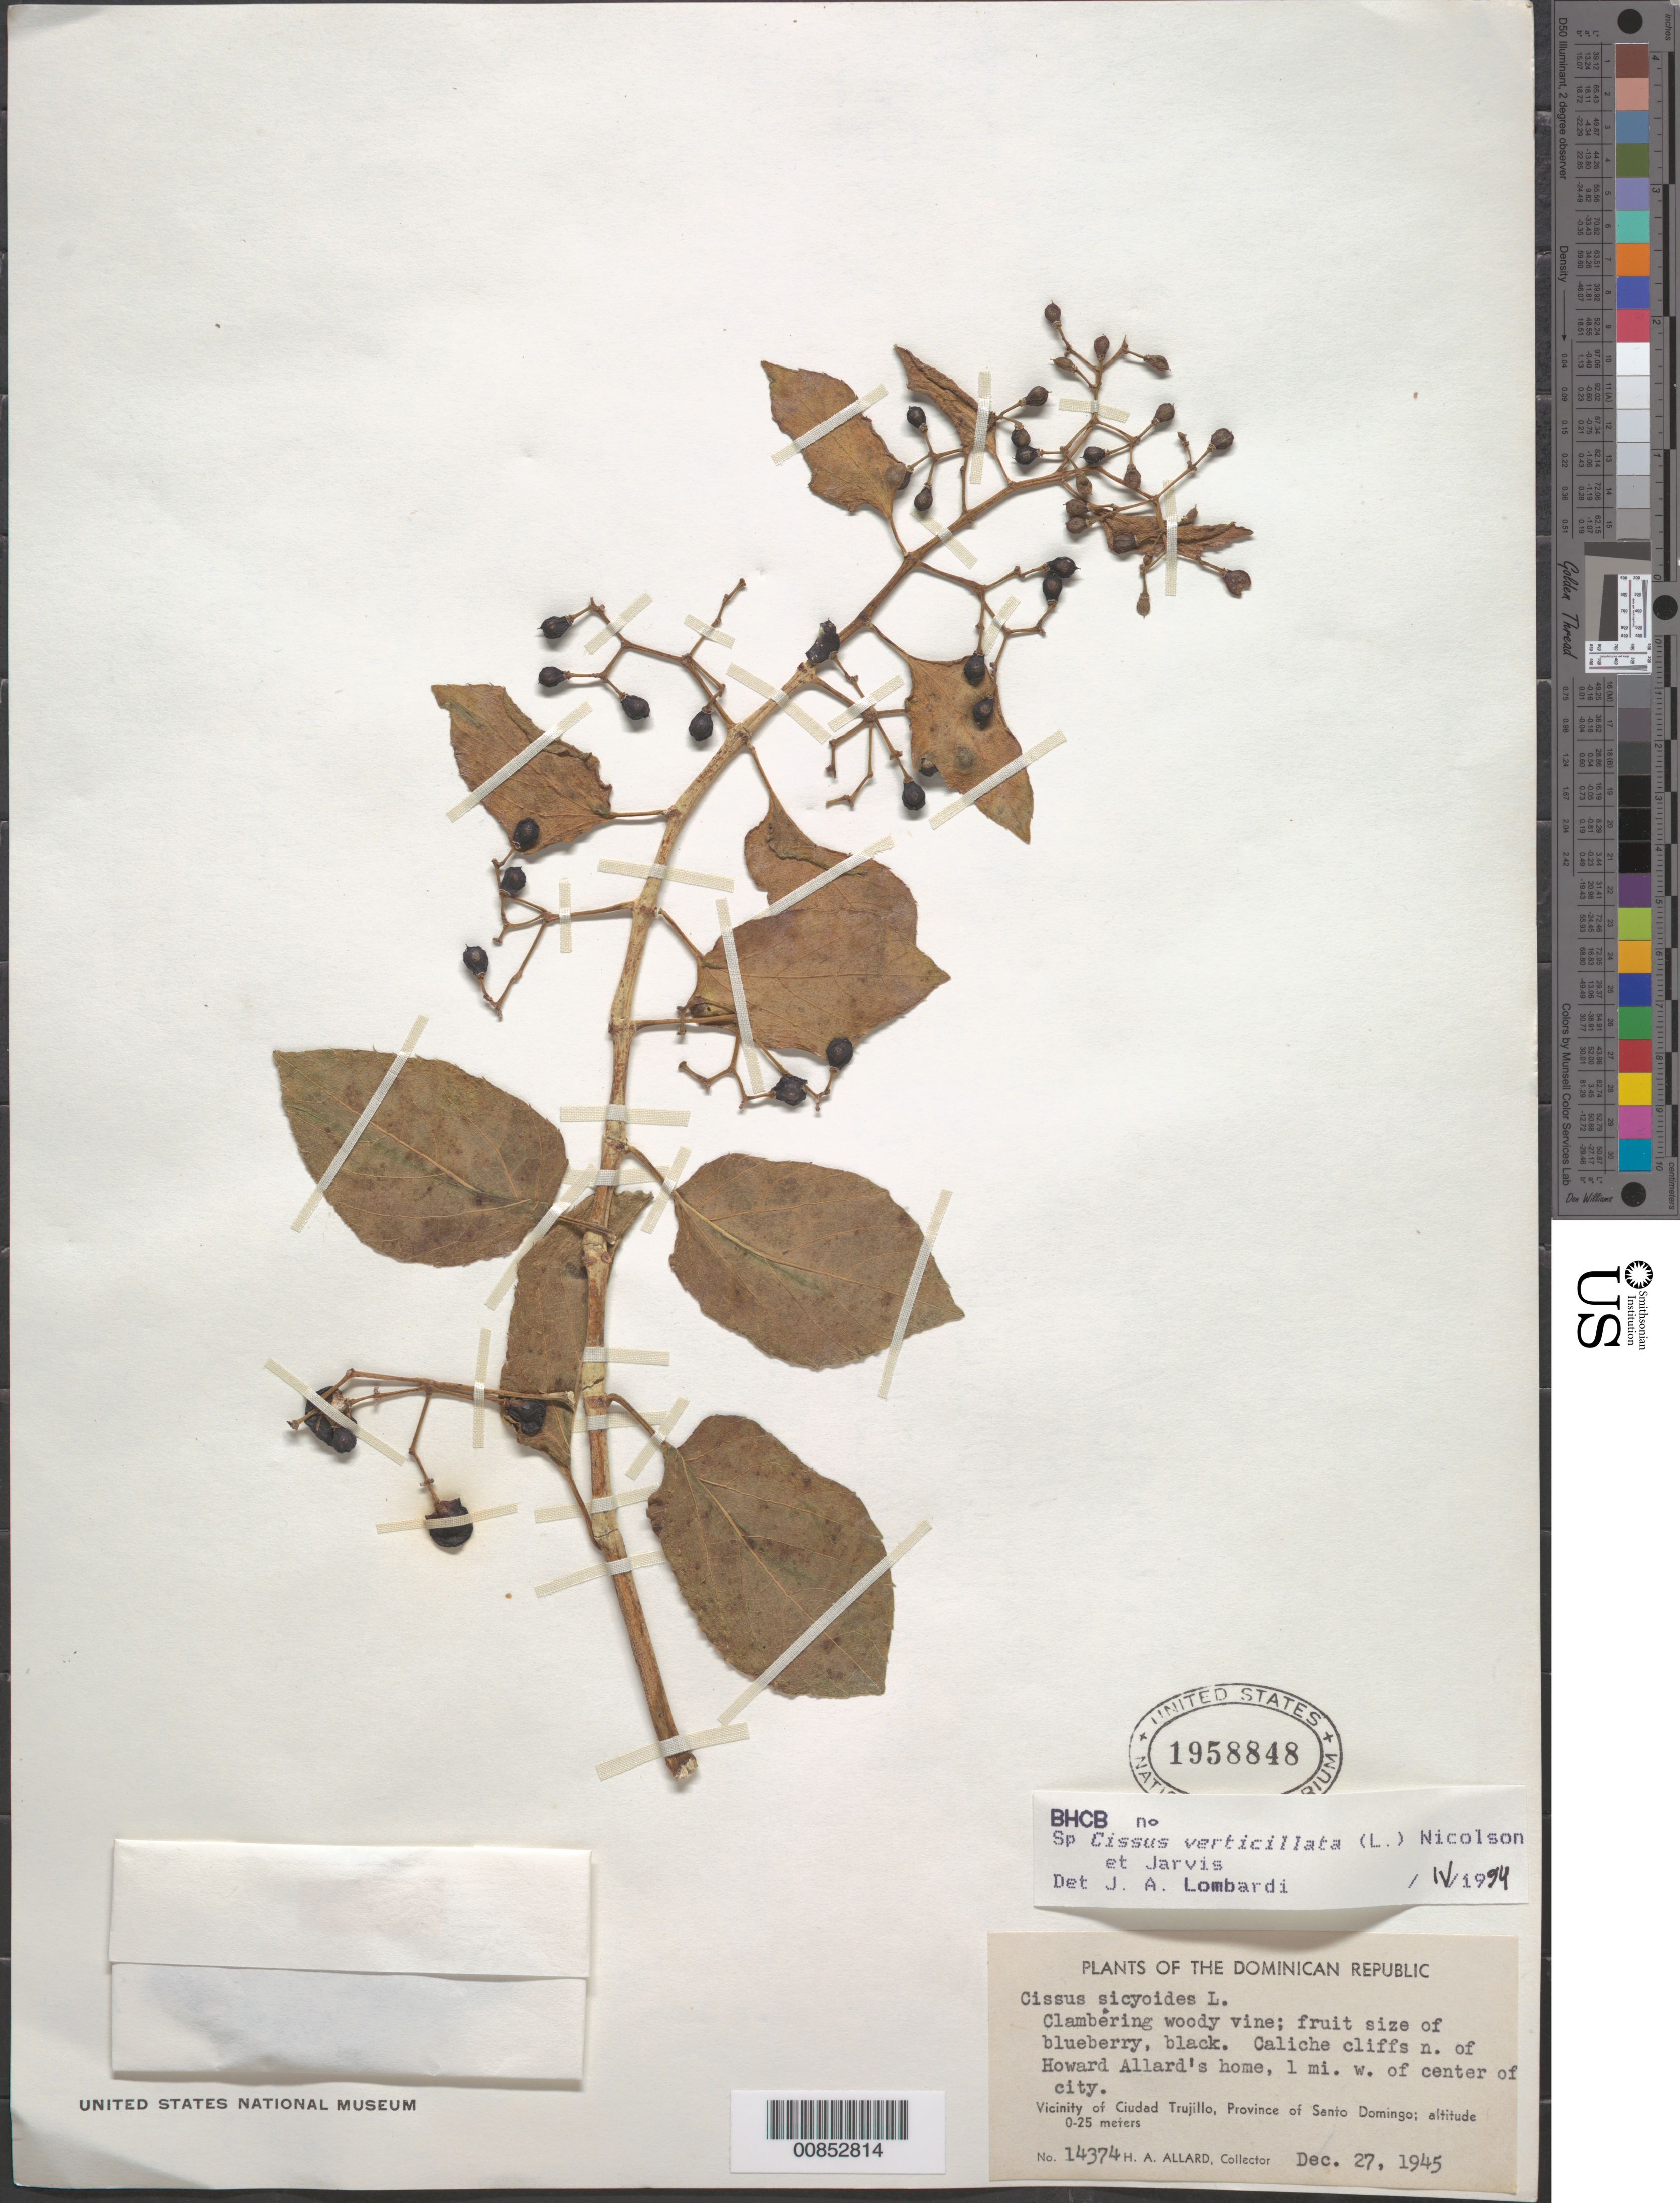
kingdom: Plantae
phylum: Tracheophyta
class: Magnoliopsida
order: Vitales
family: Vitaceae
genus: Cissus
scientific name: Cissus verticillata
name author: (L.) Nicolson & C.E. Jarvis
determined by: Lombardi, Julio A.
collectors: H. A. Allard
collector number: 14374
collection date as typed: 27 Dec 1945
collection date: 1945-12-27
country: Dominican Republic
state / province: Distrito Nacional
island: Hispaniola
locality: Vicinity of Santo Domingo City, N of Howard Allard's home, 1 mile W of center of city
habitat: Caliche cliffs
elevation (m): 0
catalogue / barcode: US 1958848